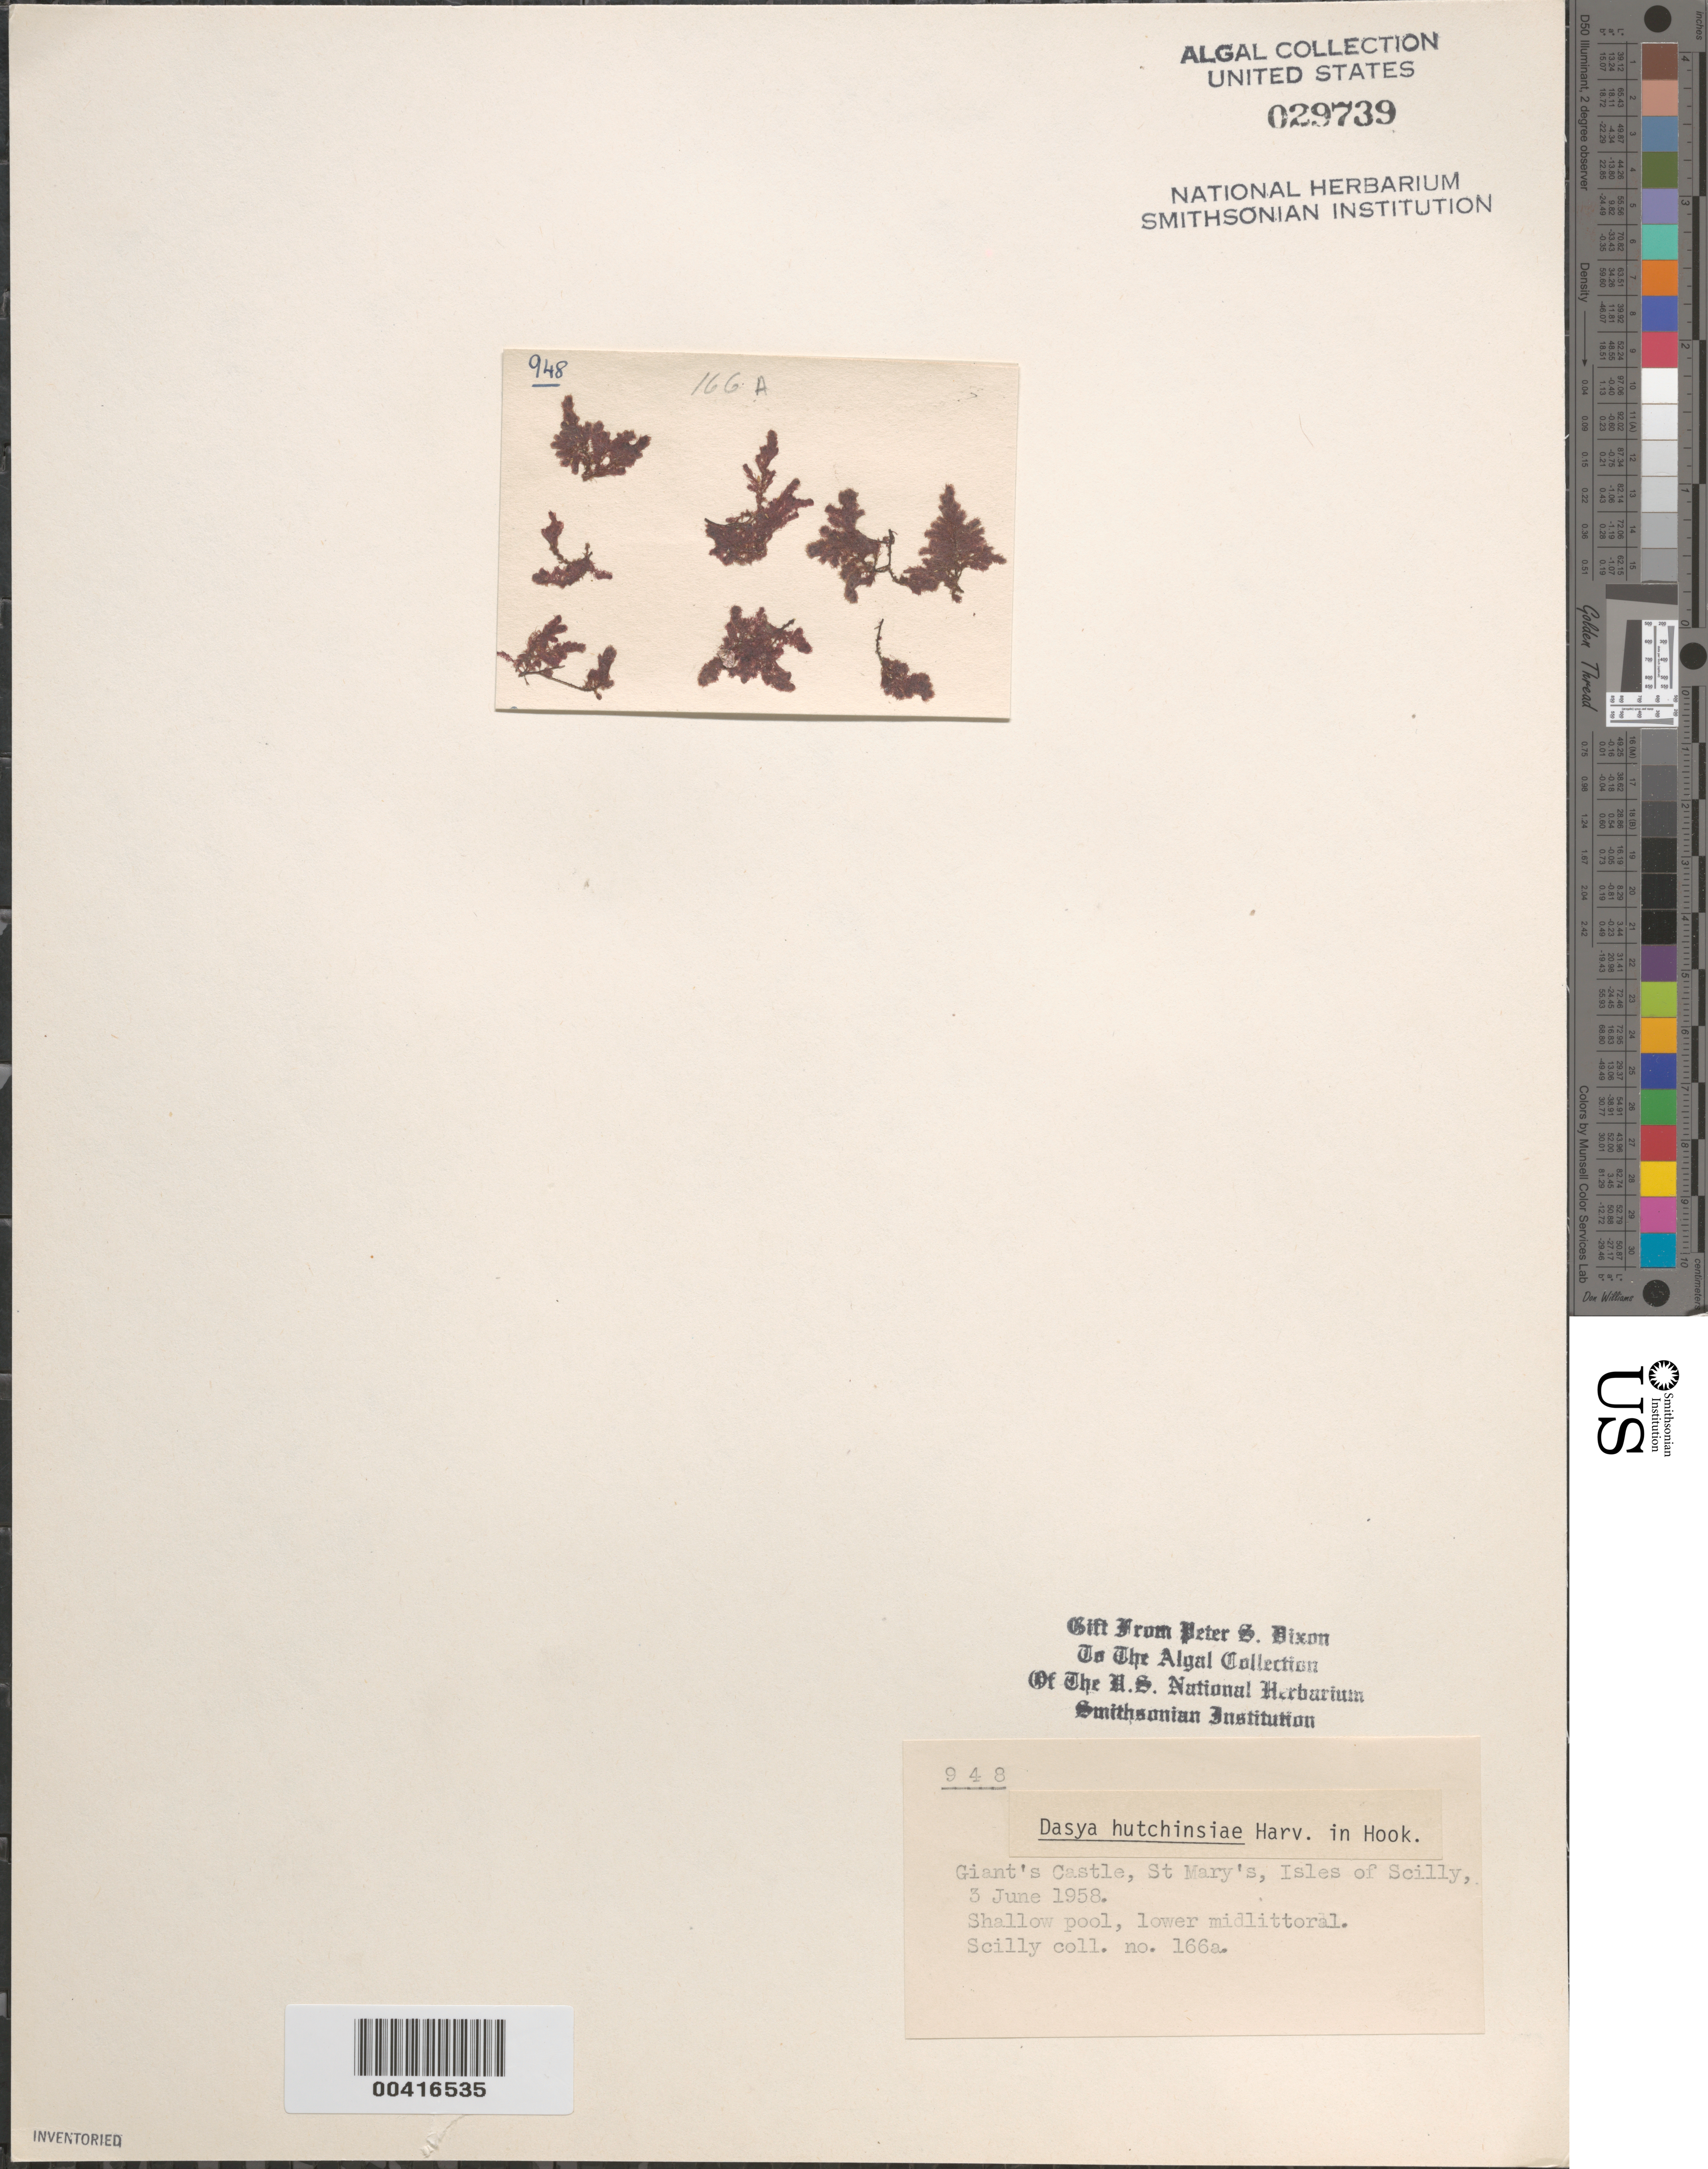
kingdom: Plantae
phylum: Rhodophyta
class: Florideophyceae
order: Ceramiales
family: Dasyaceae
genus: Dasya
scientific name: Dasya hutchinsiae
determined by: Dixon, P. S.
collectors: P. S. Dixon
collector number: PSD 948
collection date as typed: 03 Jun 1958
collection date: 1958-06-03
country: United Kingdom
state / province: England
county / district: Council of the Isles of Scilly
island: St. Mary's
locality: Giant's Castle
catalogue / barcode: US 29739